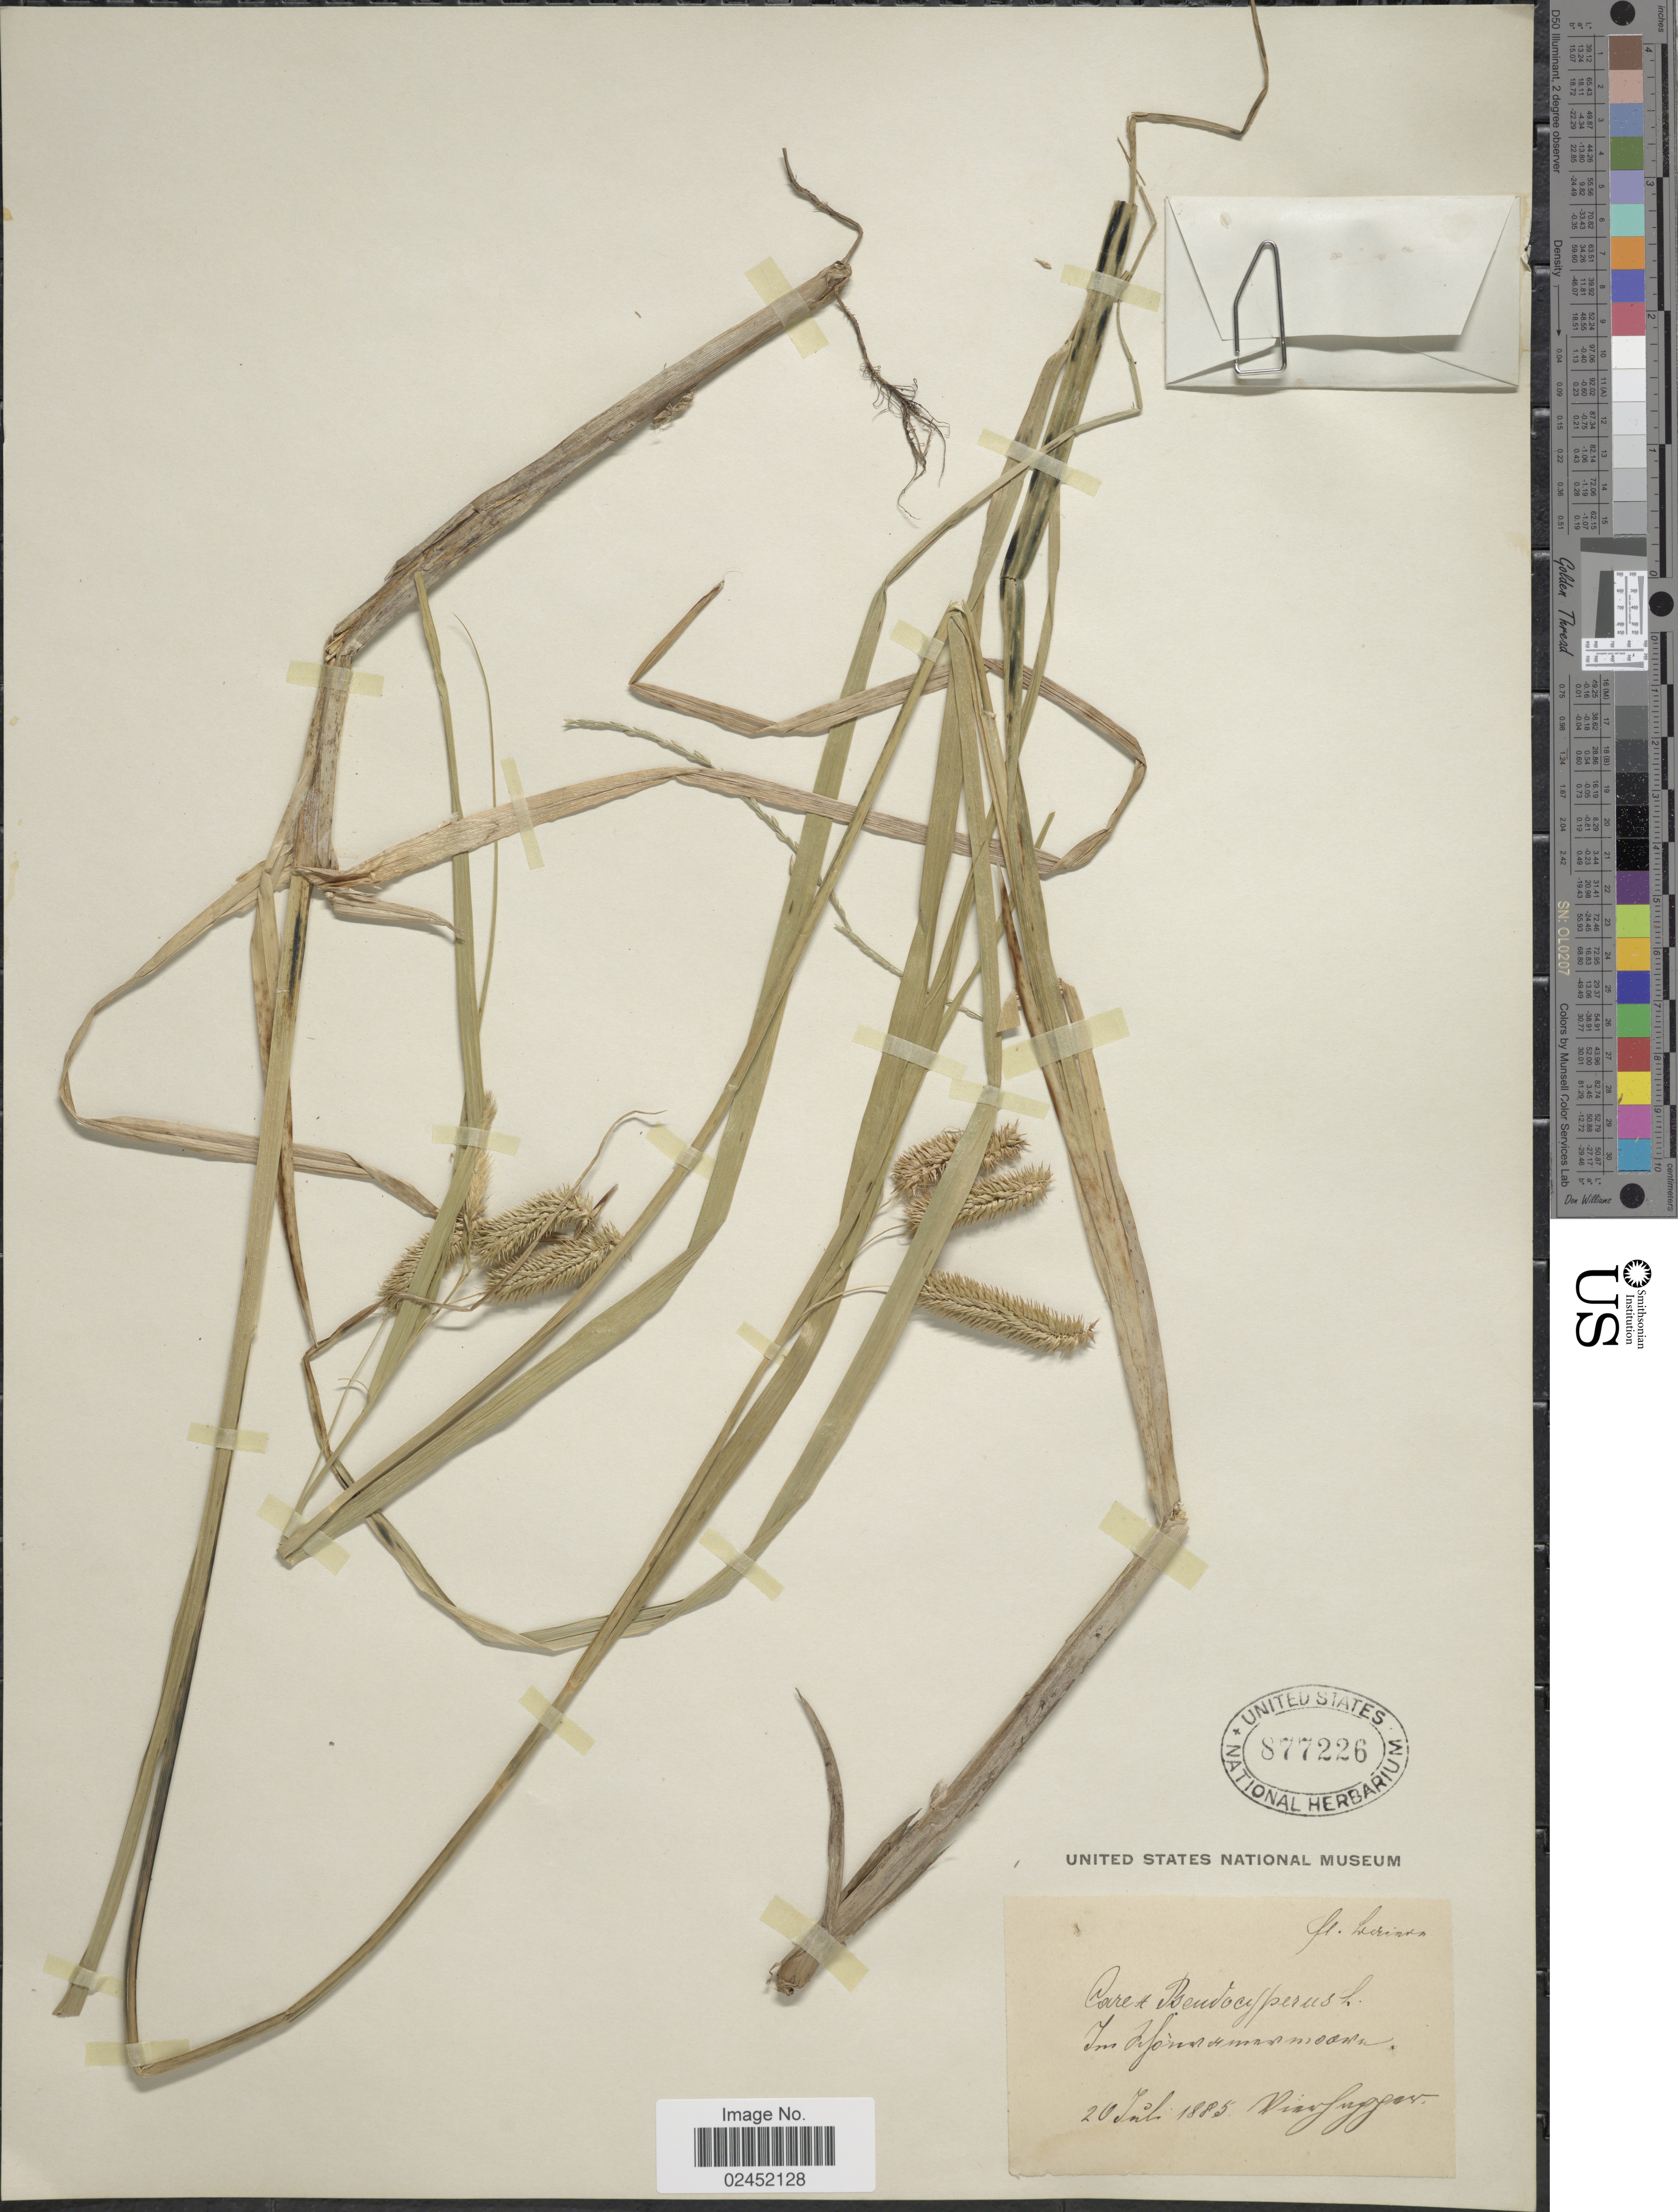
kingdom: Plantae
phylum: Tracheophyta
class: Liliopsida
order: Poales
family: Cyperaceae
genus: Carex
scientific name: Carex pseudocyperus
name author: L.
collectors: F. Vierhapper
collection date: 1885-07-26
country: Austria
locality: Fl. Baiern. Im Schönramermoor.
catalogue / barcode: US 877226